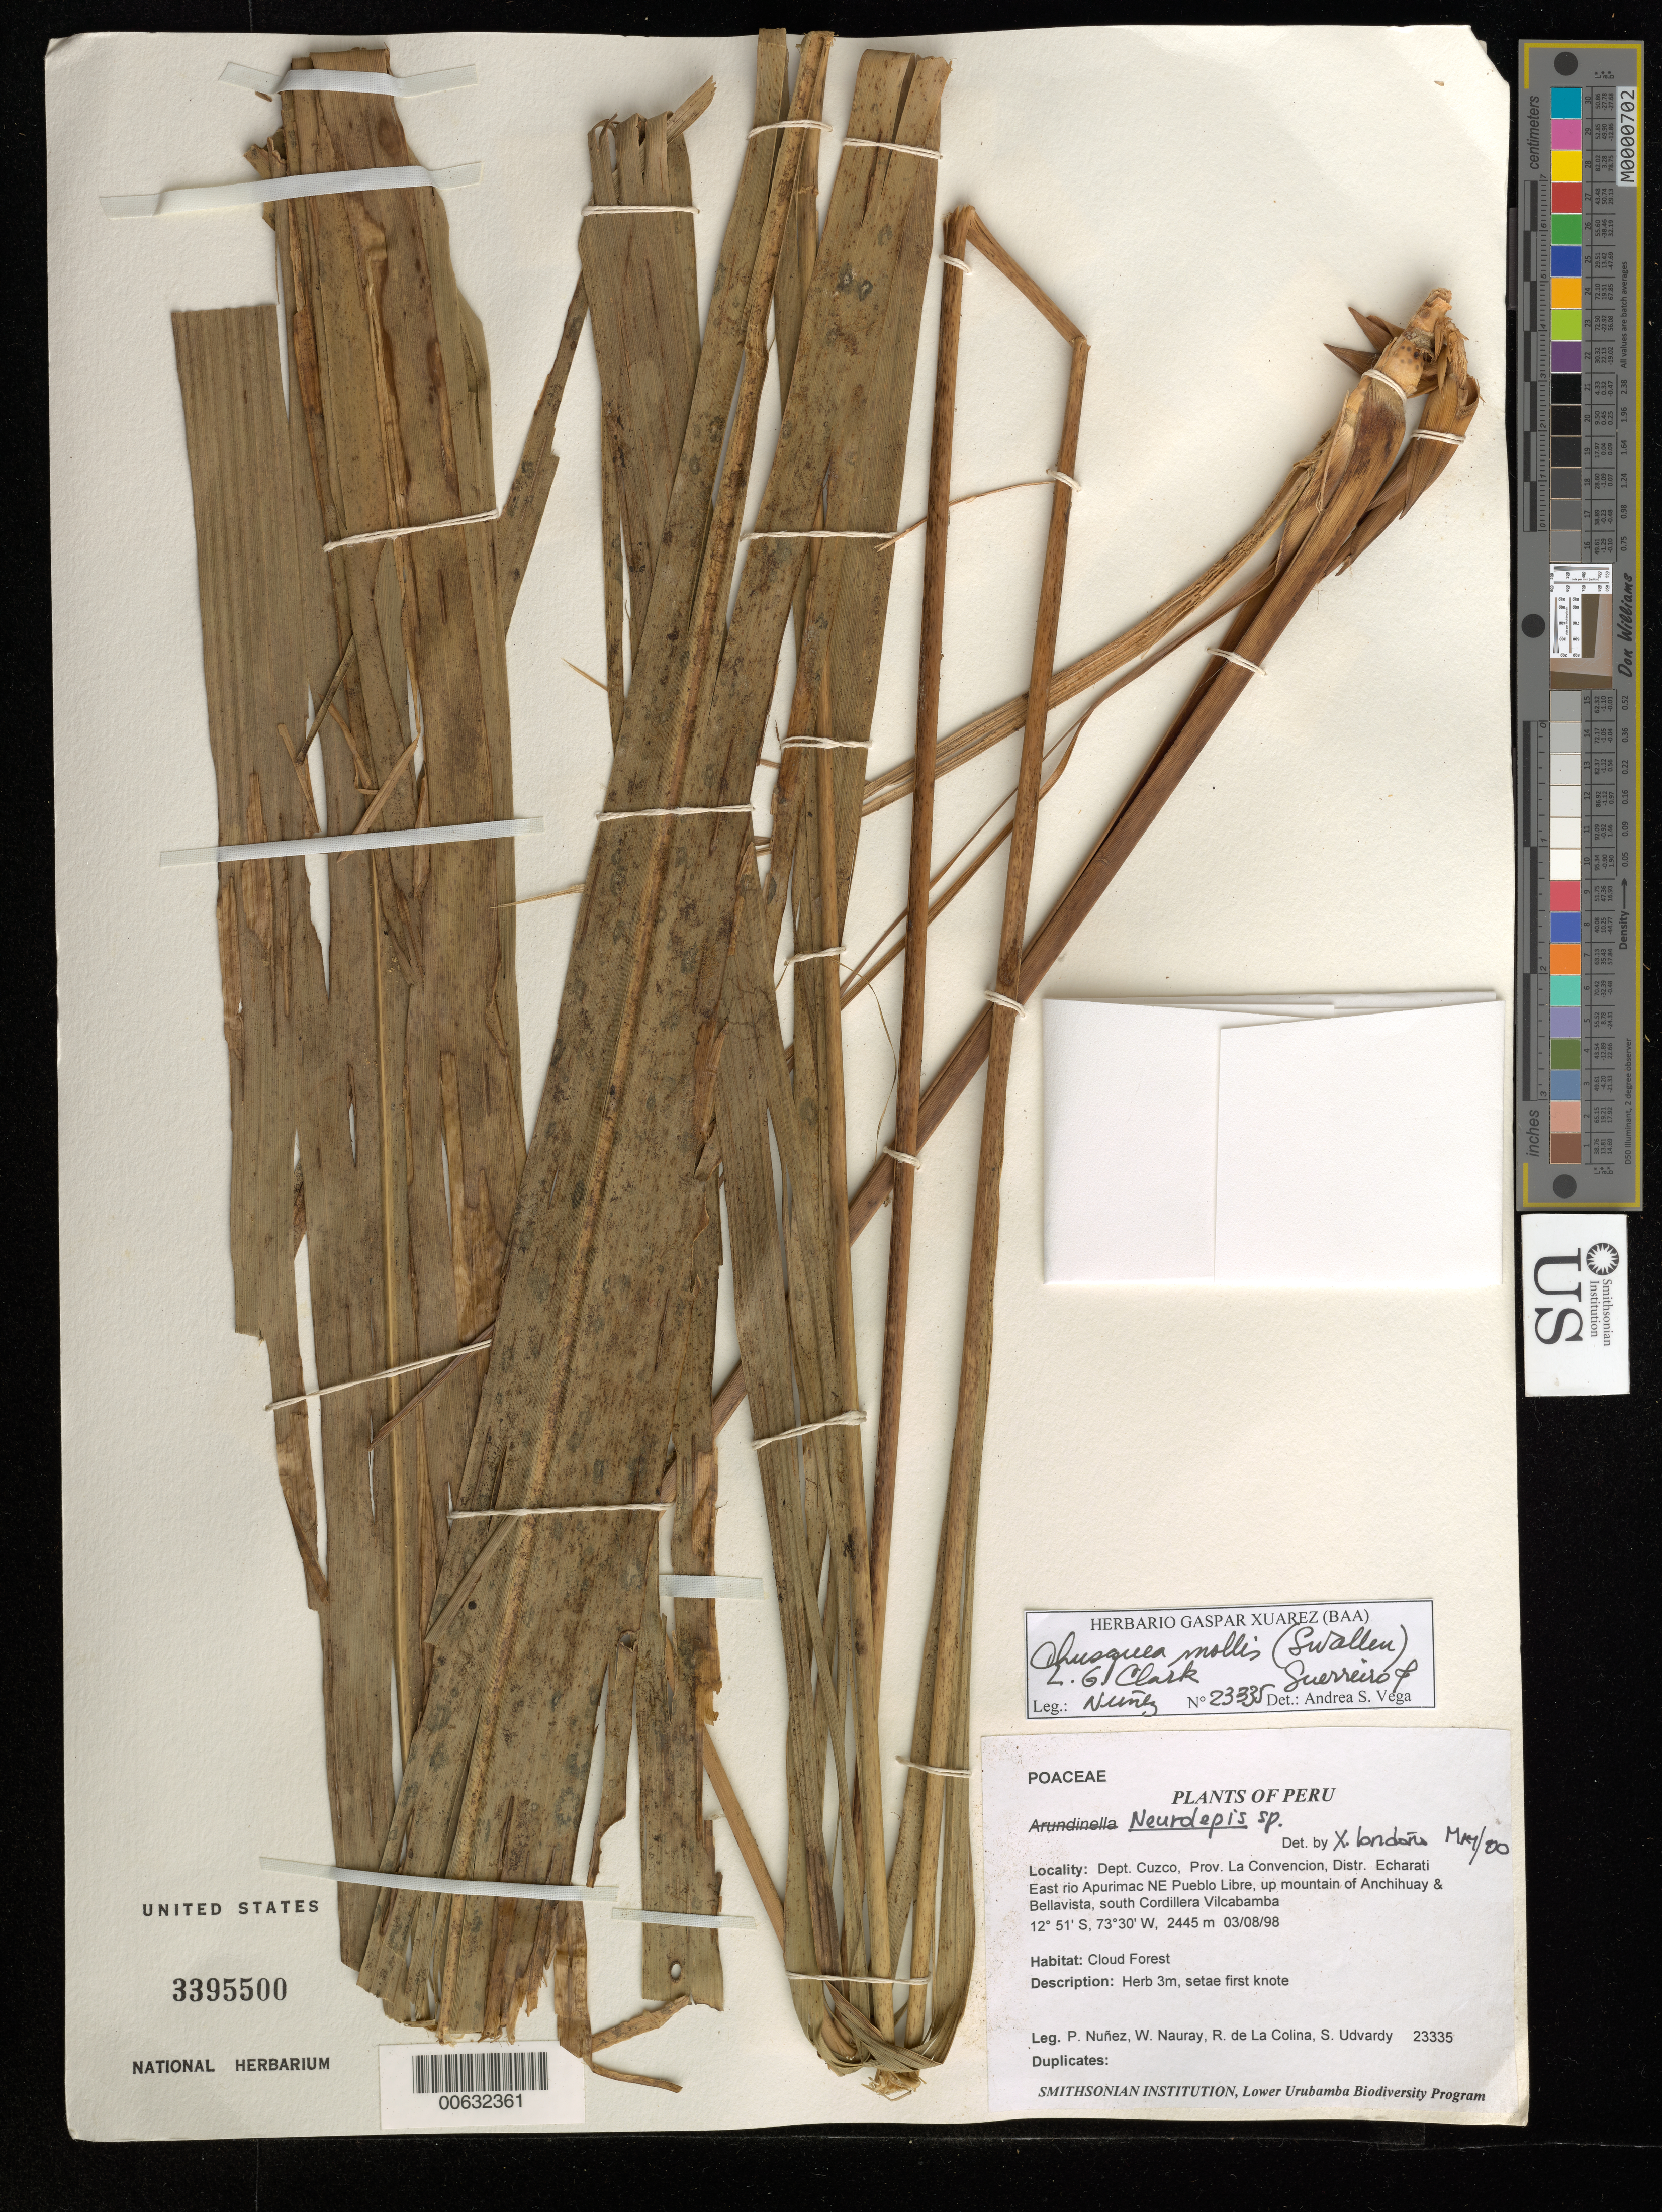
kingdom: Plantae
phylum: Tracheophyta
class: Liliopsida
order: Poales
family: Poaceae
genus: Chusquea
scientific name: Chusquea mollis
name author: (Swallen) L.G. Clark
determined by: Vega, A. S.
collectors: P. Nuñez V., W. Nauray, R. de La Colina & S. Udvardy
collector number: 23335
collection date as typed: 03 Aug 1998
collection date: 1998-08-03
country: Peru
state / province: Cusco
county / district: La Convención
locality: Echarati, E of Río Apurímac, NE Pueblo Libre, Bellavista, S of Cordillera Vilcabamba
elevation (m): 2445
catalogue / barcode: US 3395500